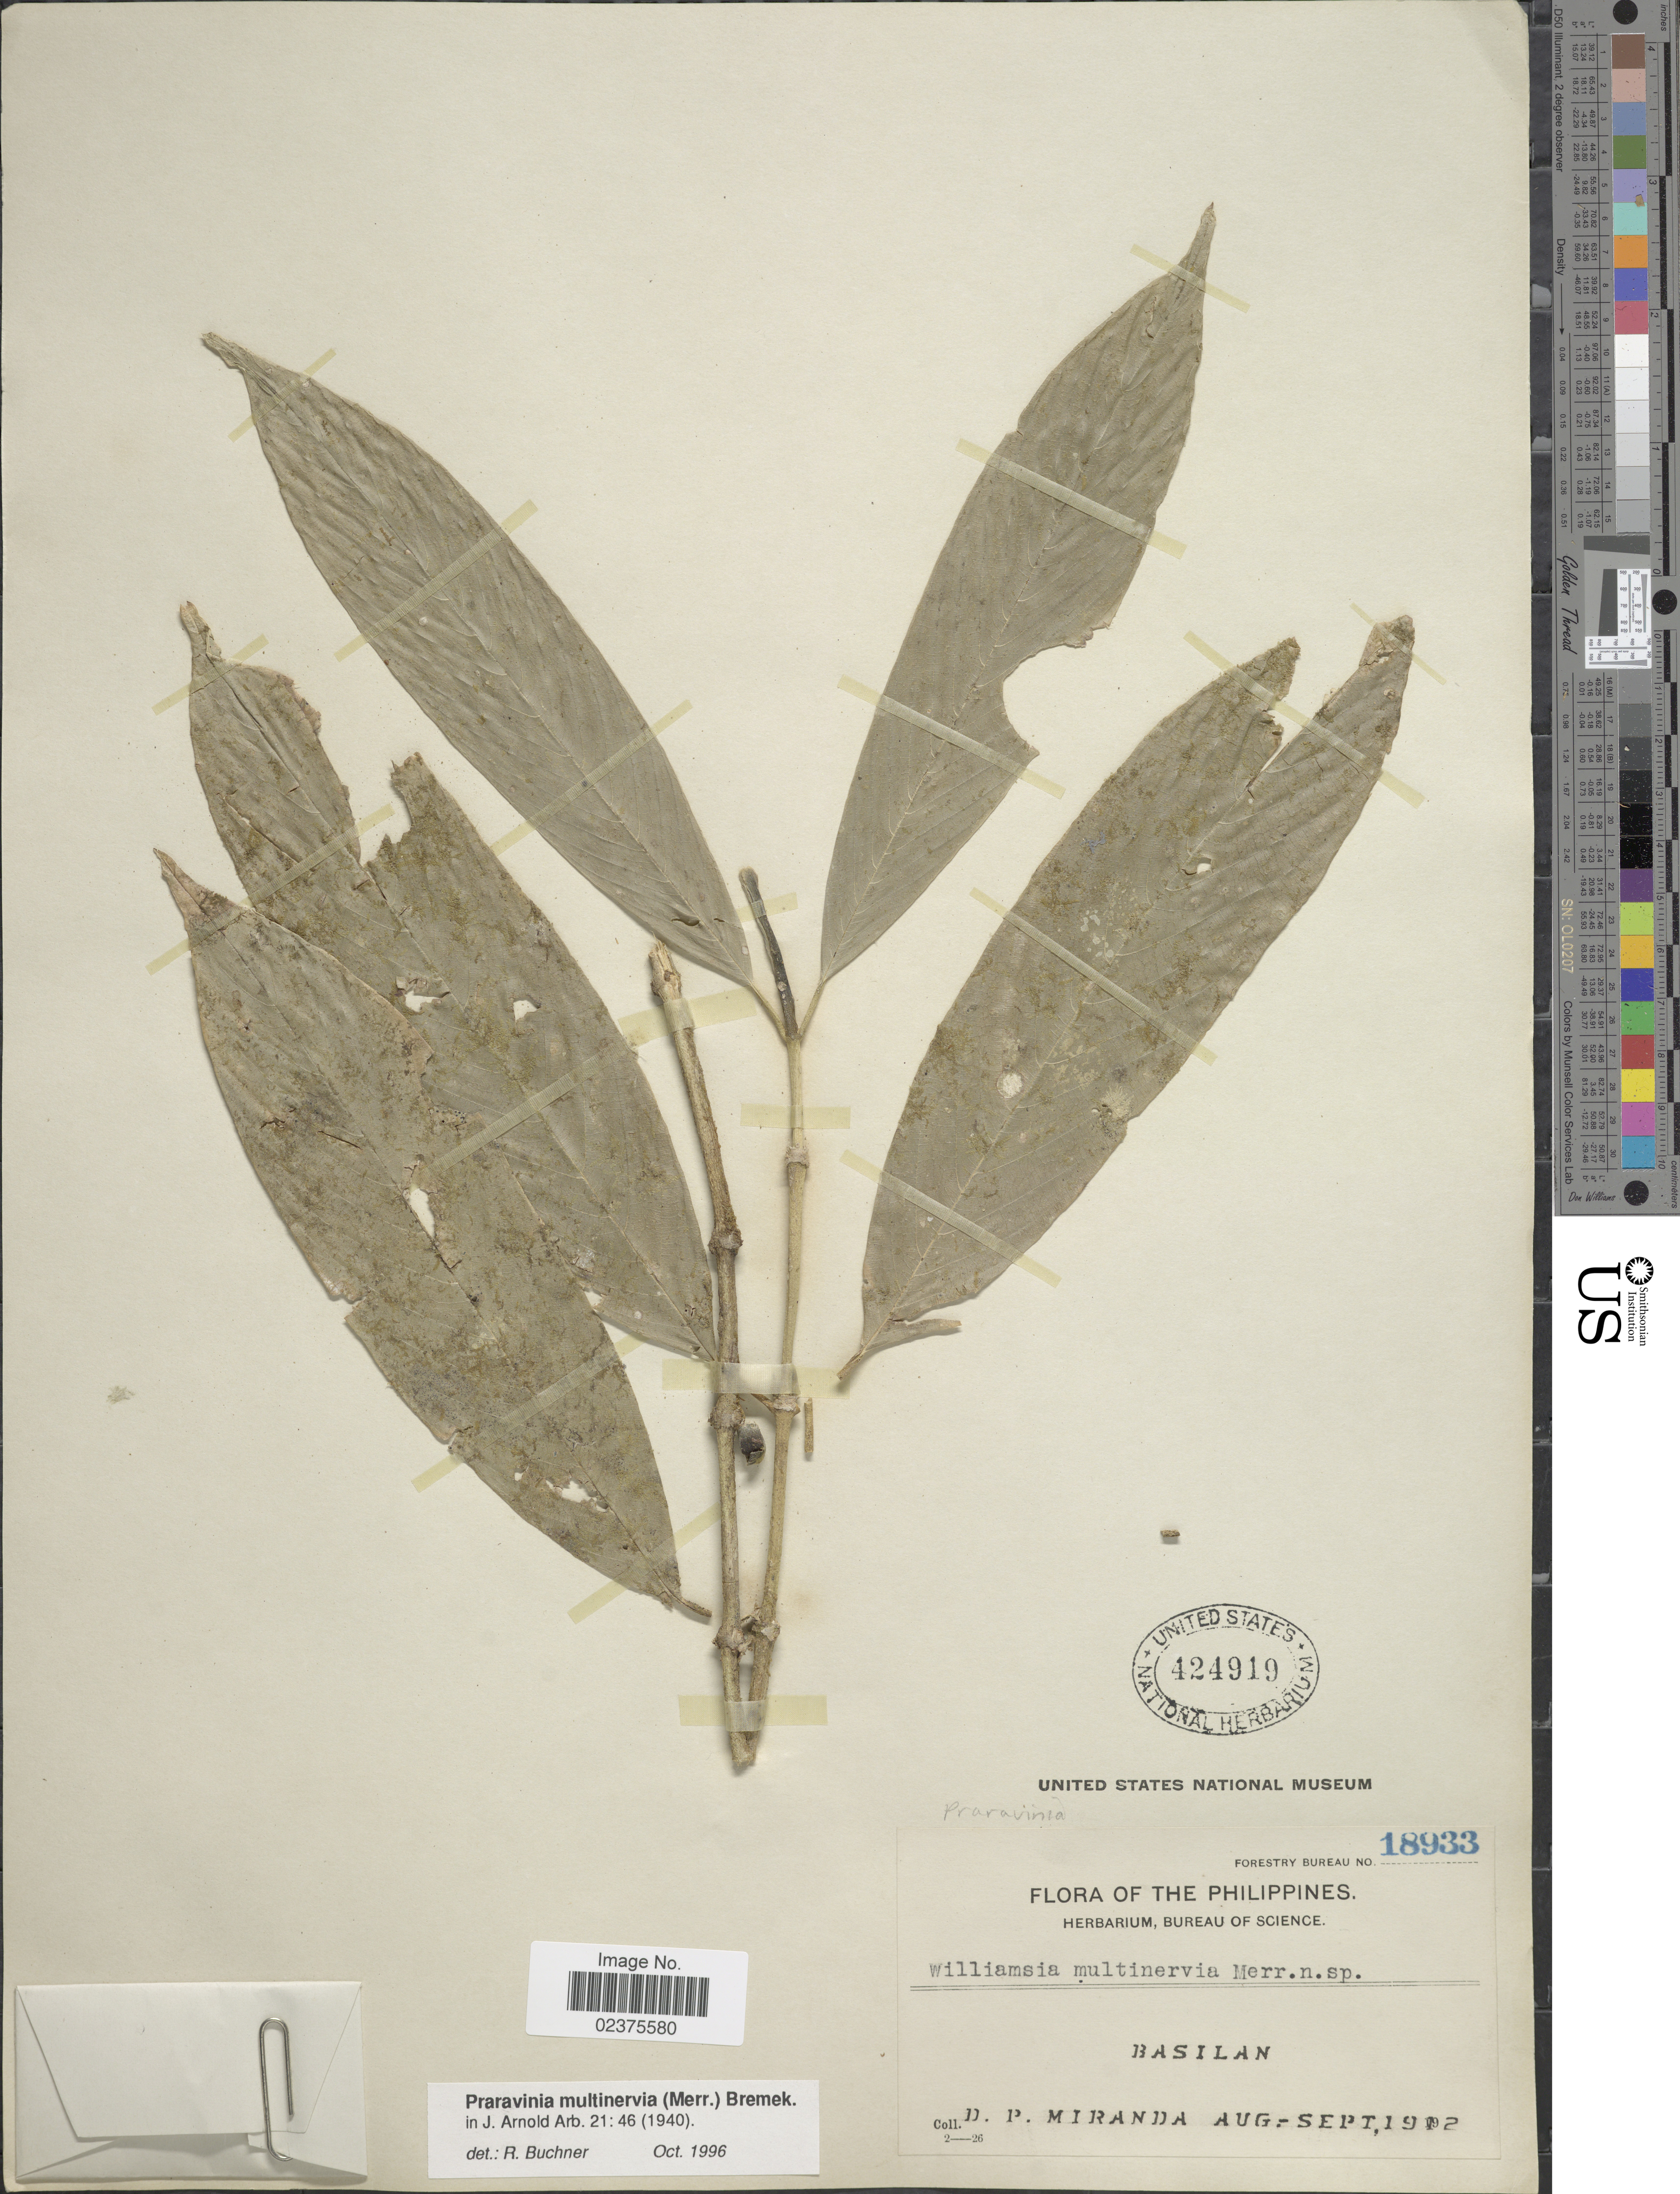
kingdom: Plantae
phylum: Tracheophyta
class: Magnoliopsida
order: Gentianales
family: Rubiaceae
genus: Praravinia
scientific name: Praravinia multinervia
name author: (Merr.) Bremek.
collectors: D. P. Miranda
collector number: Forestry Bureau 18933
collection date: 1912-08/1912-09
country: Philippines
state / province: Muslim Mindanao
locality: Basilan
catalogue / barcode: US 424919